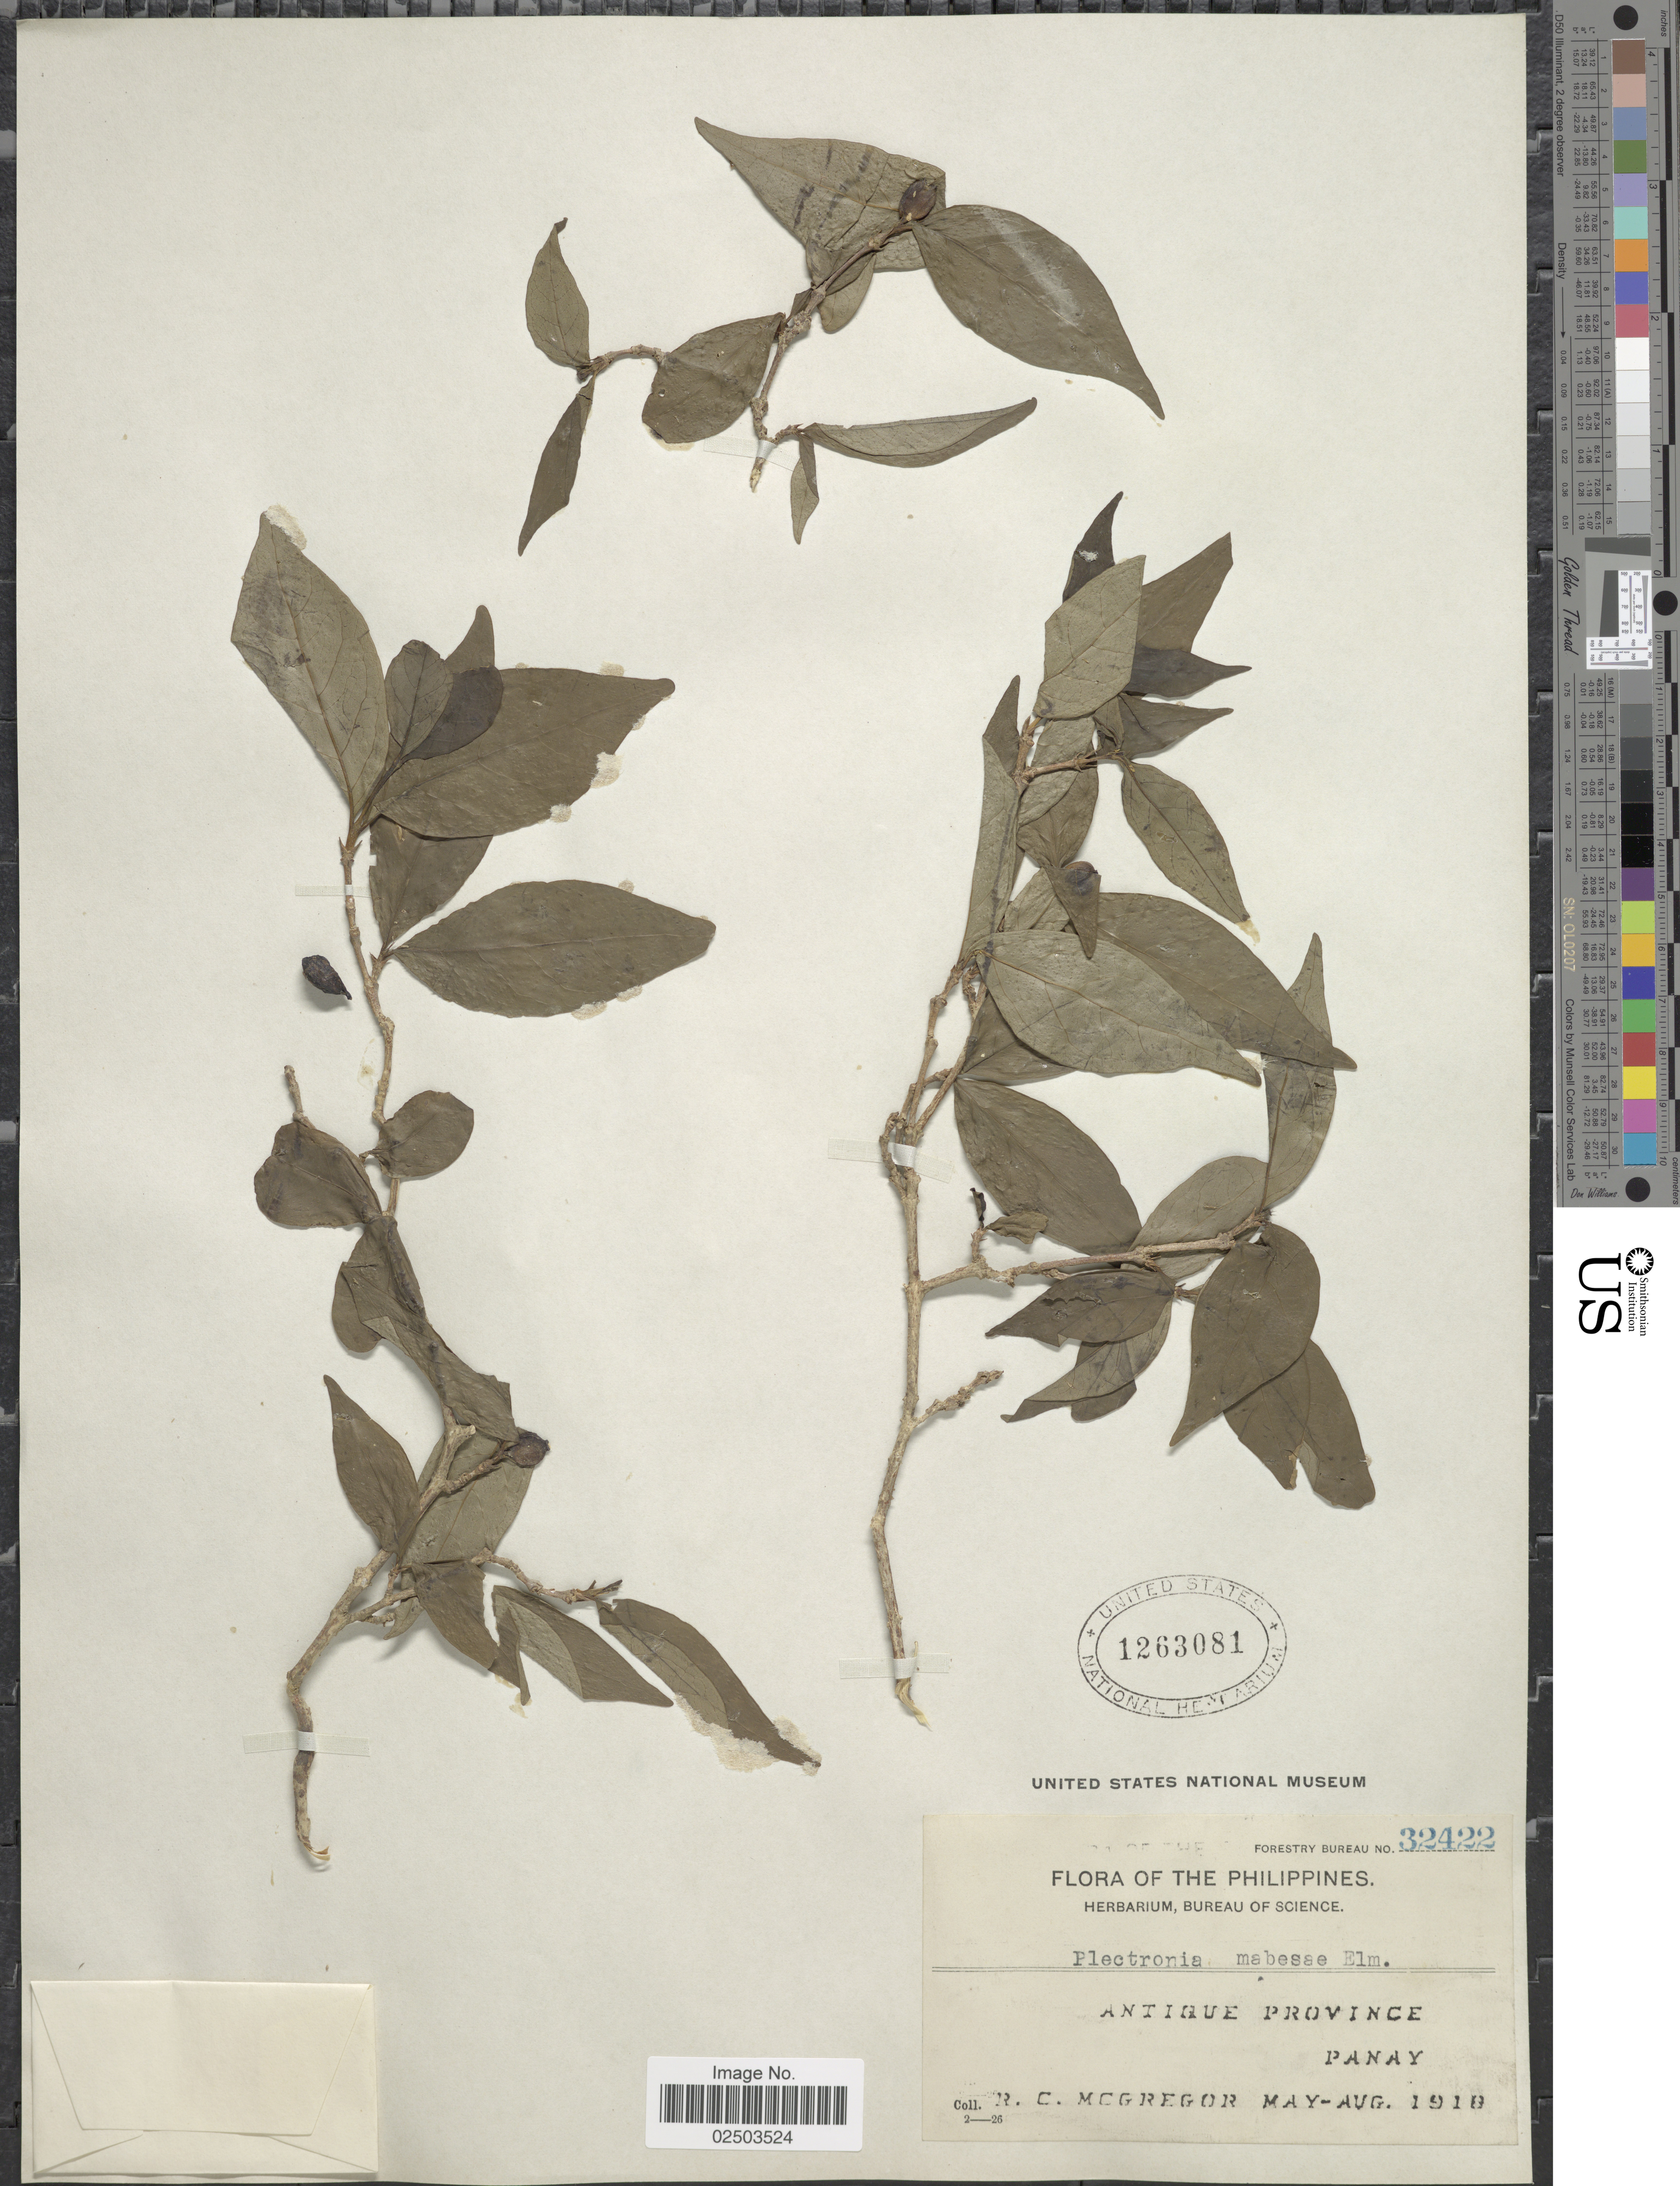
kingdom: Plantae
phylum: Tracheophyta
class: Magnoliopsida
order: Gentianales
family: Rubiaceae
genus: Canthium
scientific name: Canthium mabesae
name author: (Elmer) Merr.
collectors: R. C. McGregor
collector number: Forestry Bureau 32422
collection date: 1918-05/1918-08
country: Philippines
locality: Antique Province, Panay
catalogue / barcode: US 1263081